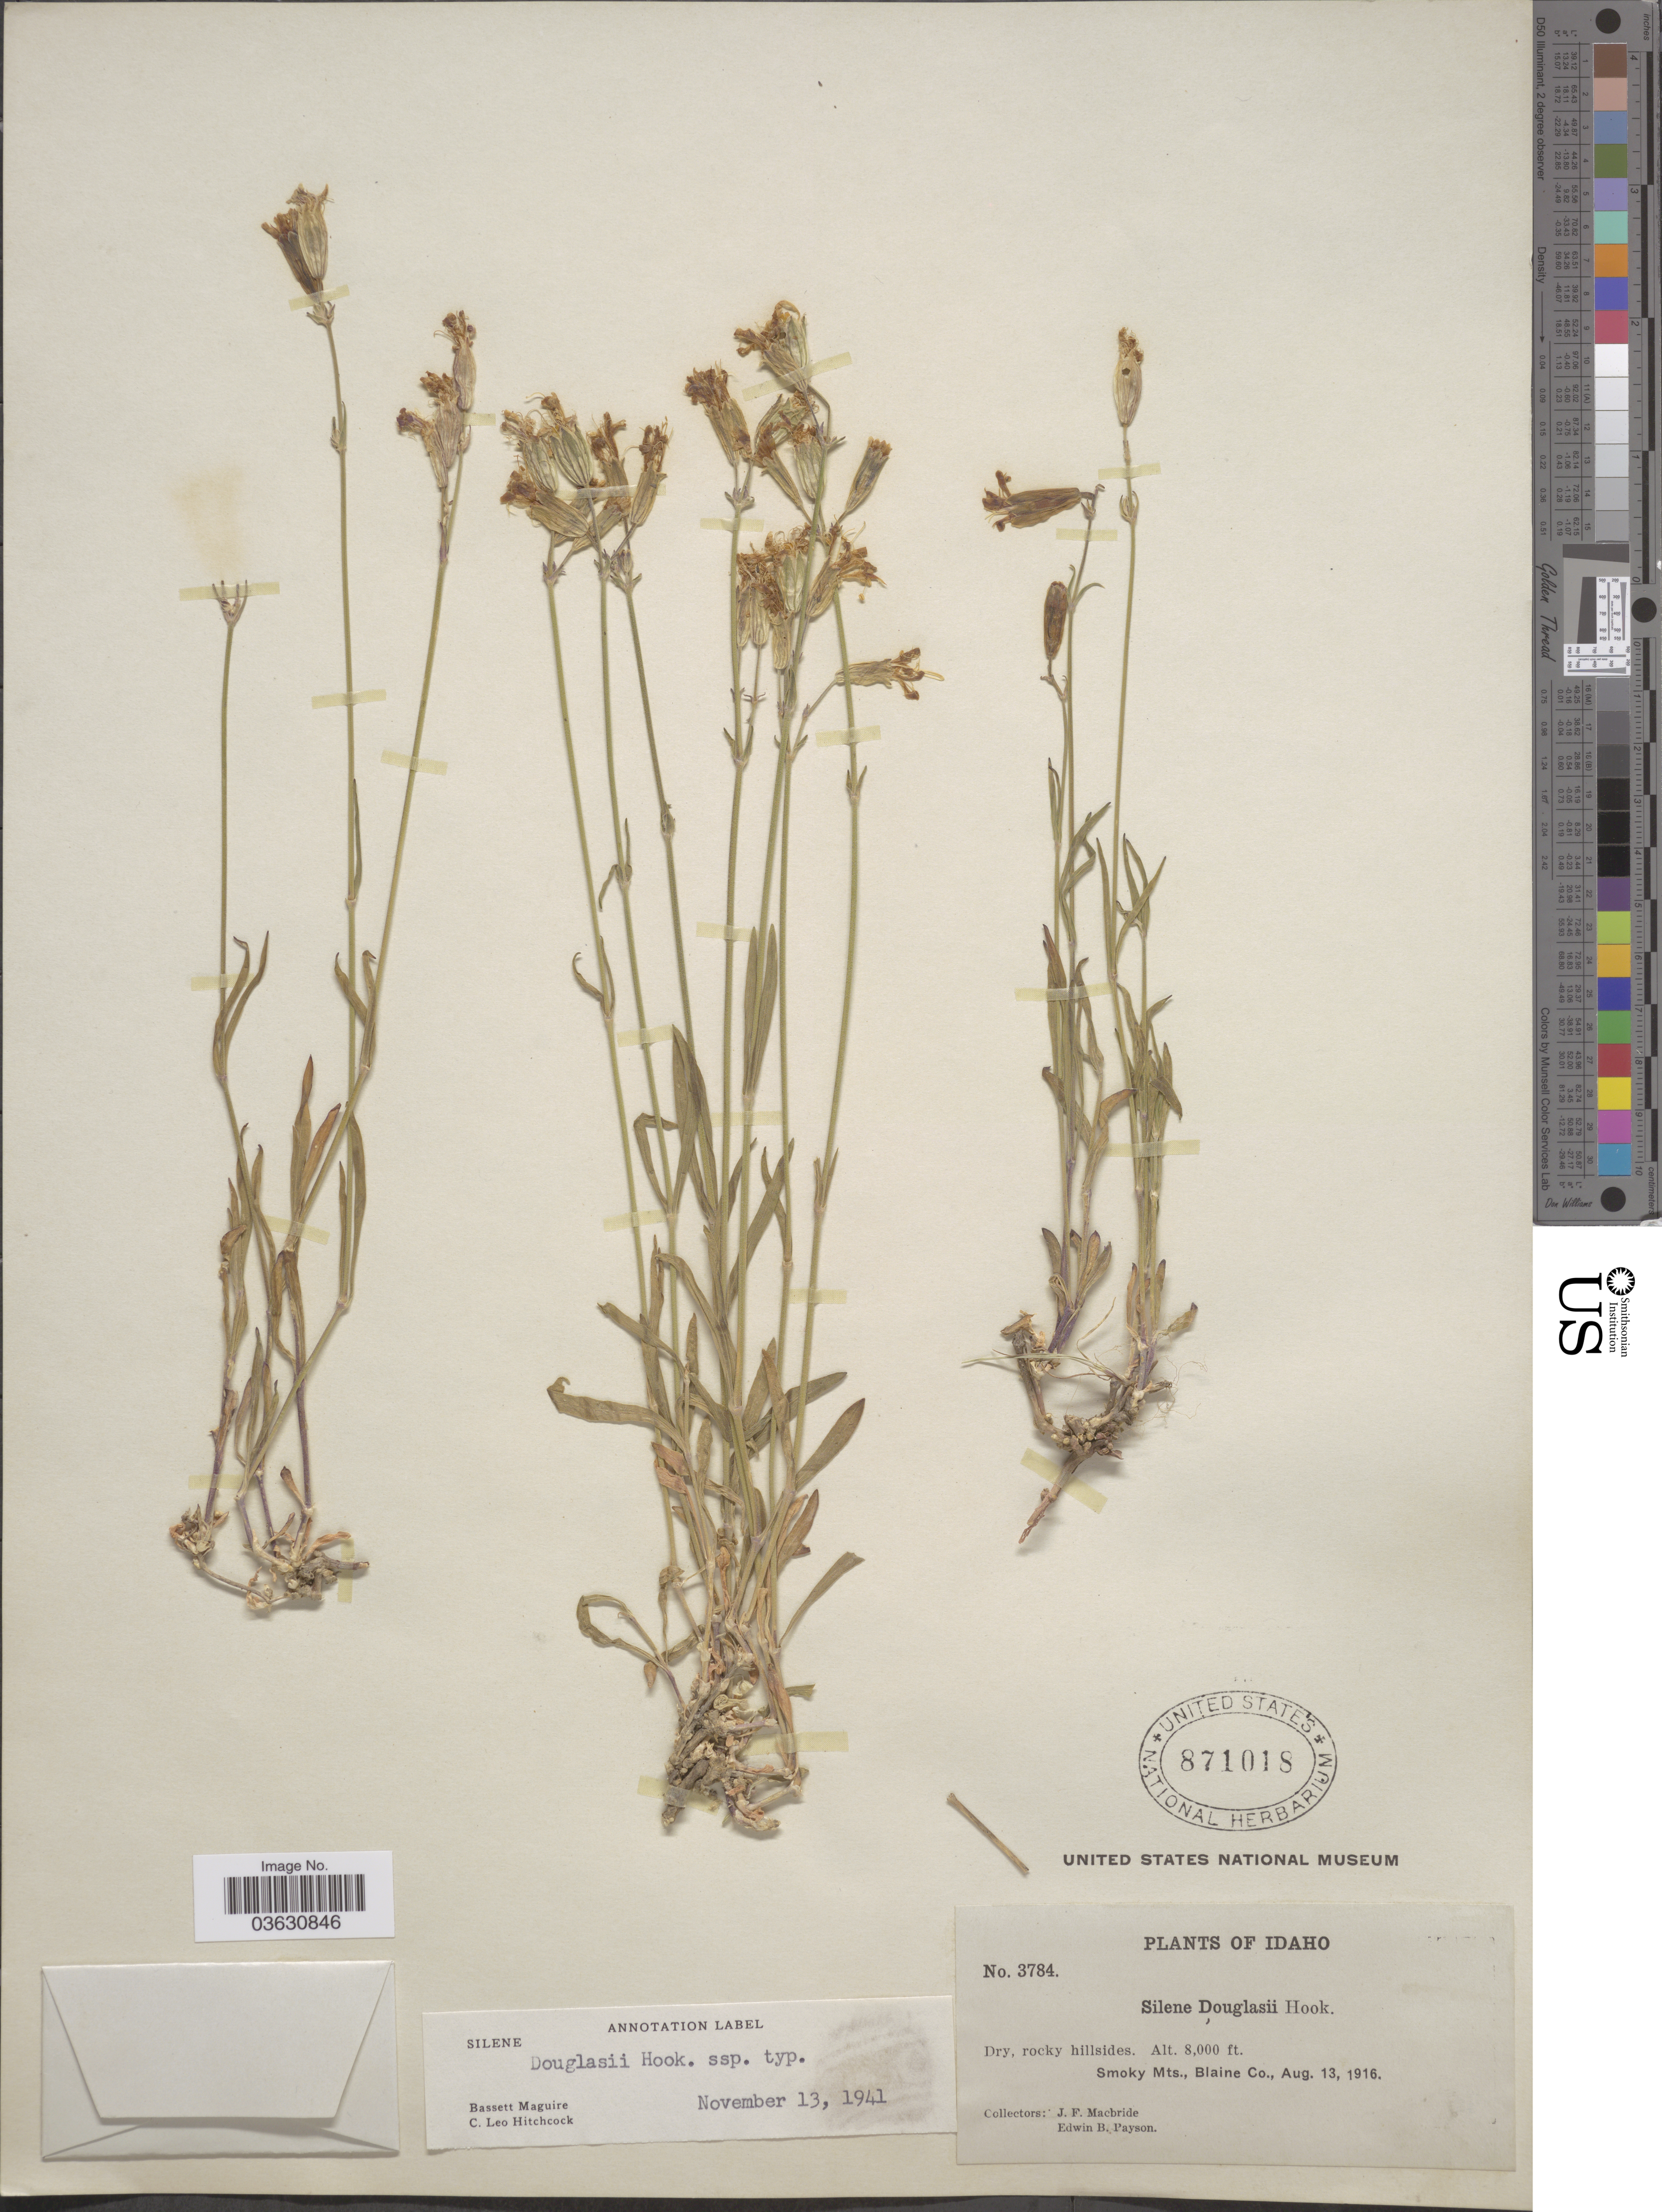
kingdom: Plantae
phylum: Tracheophyta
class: Magnoliopsida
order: Caryophyllales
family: Caryophyllaceae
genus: Silene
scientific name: Silene douglasii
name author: Hook.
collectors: J. F. Macbride & E. B. Payson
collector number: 3784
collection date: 1916-08-13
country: United States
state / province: Idaho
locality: Dry, rocky hillsides. Smoky Mts., Blaine Co.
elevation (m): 2438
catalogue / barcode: US 871018